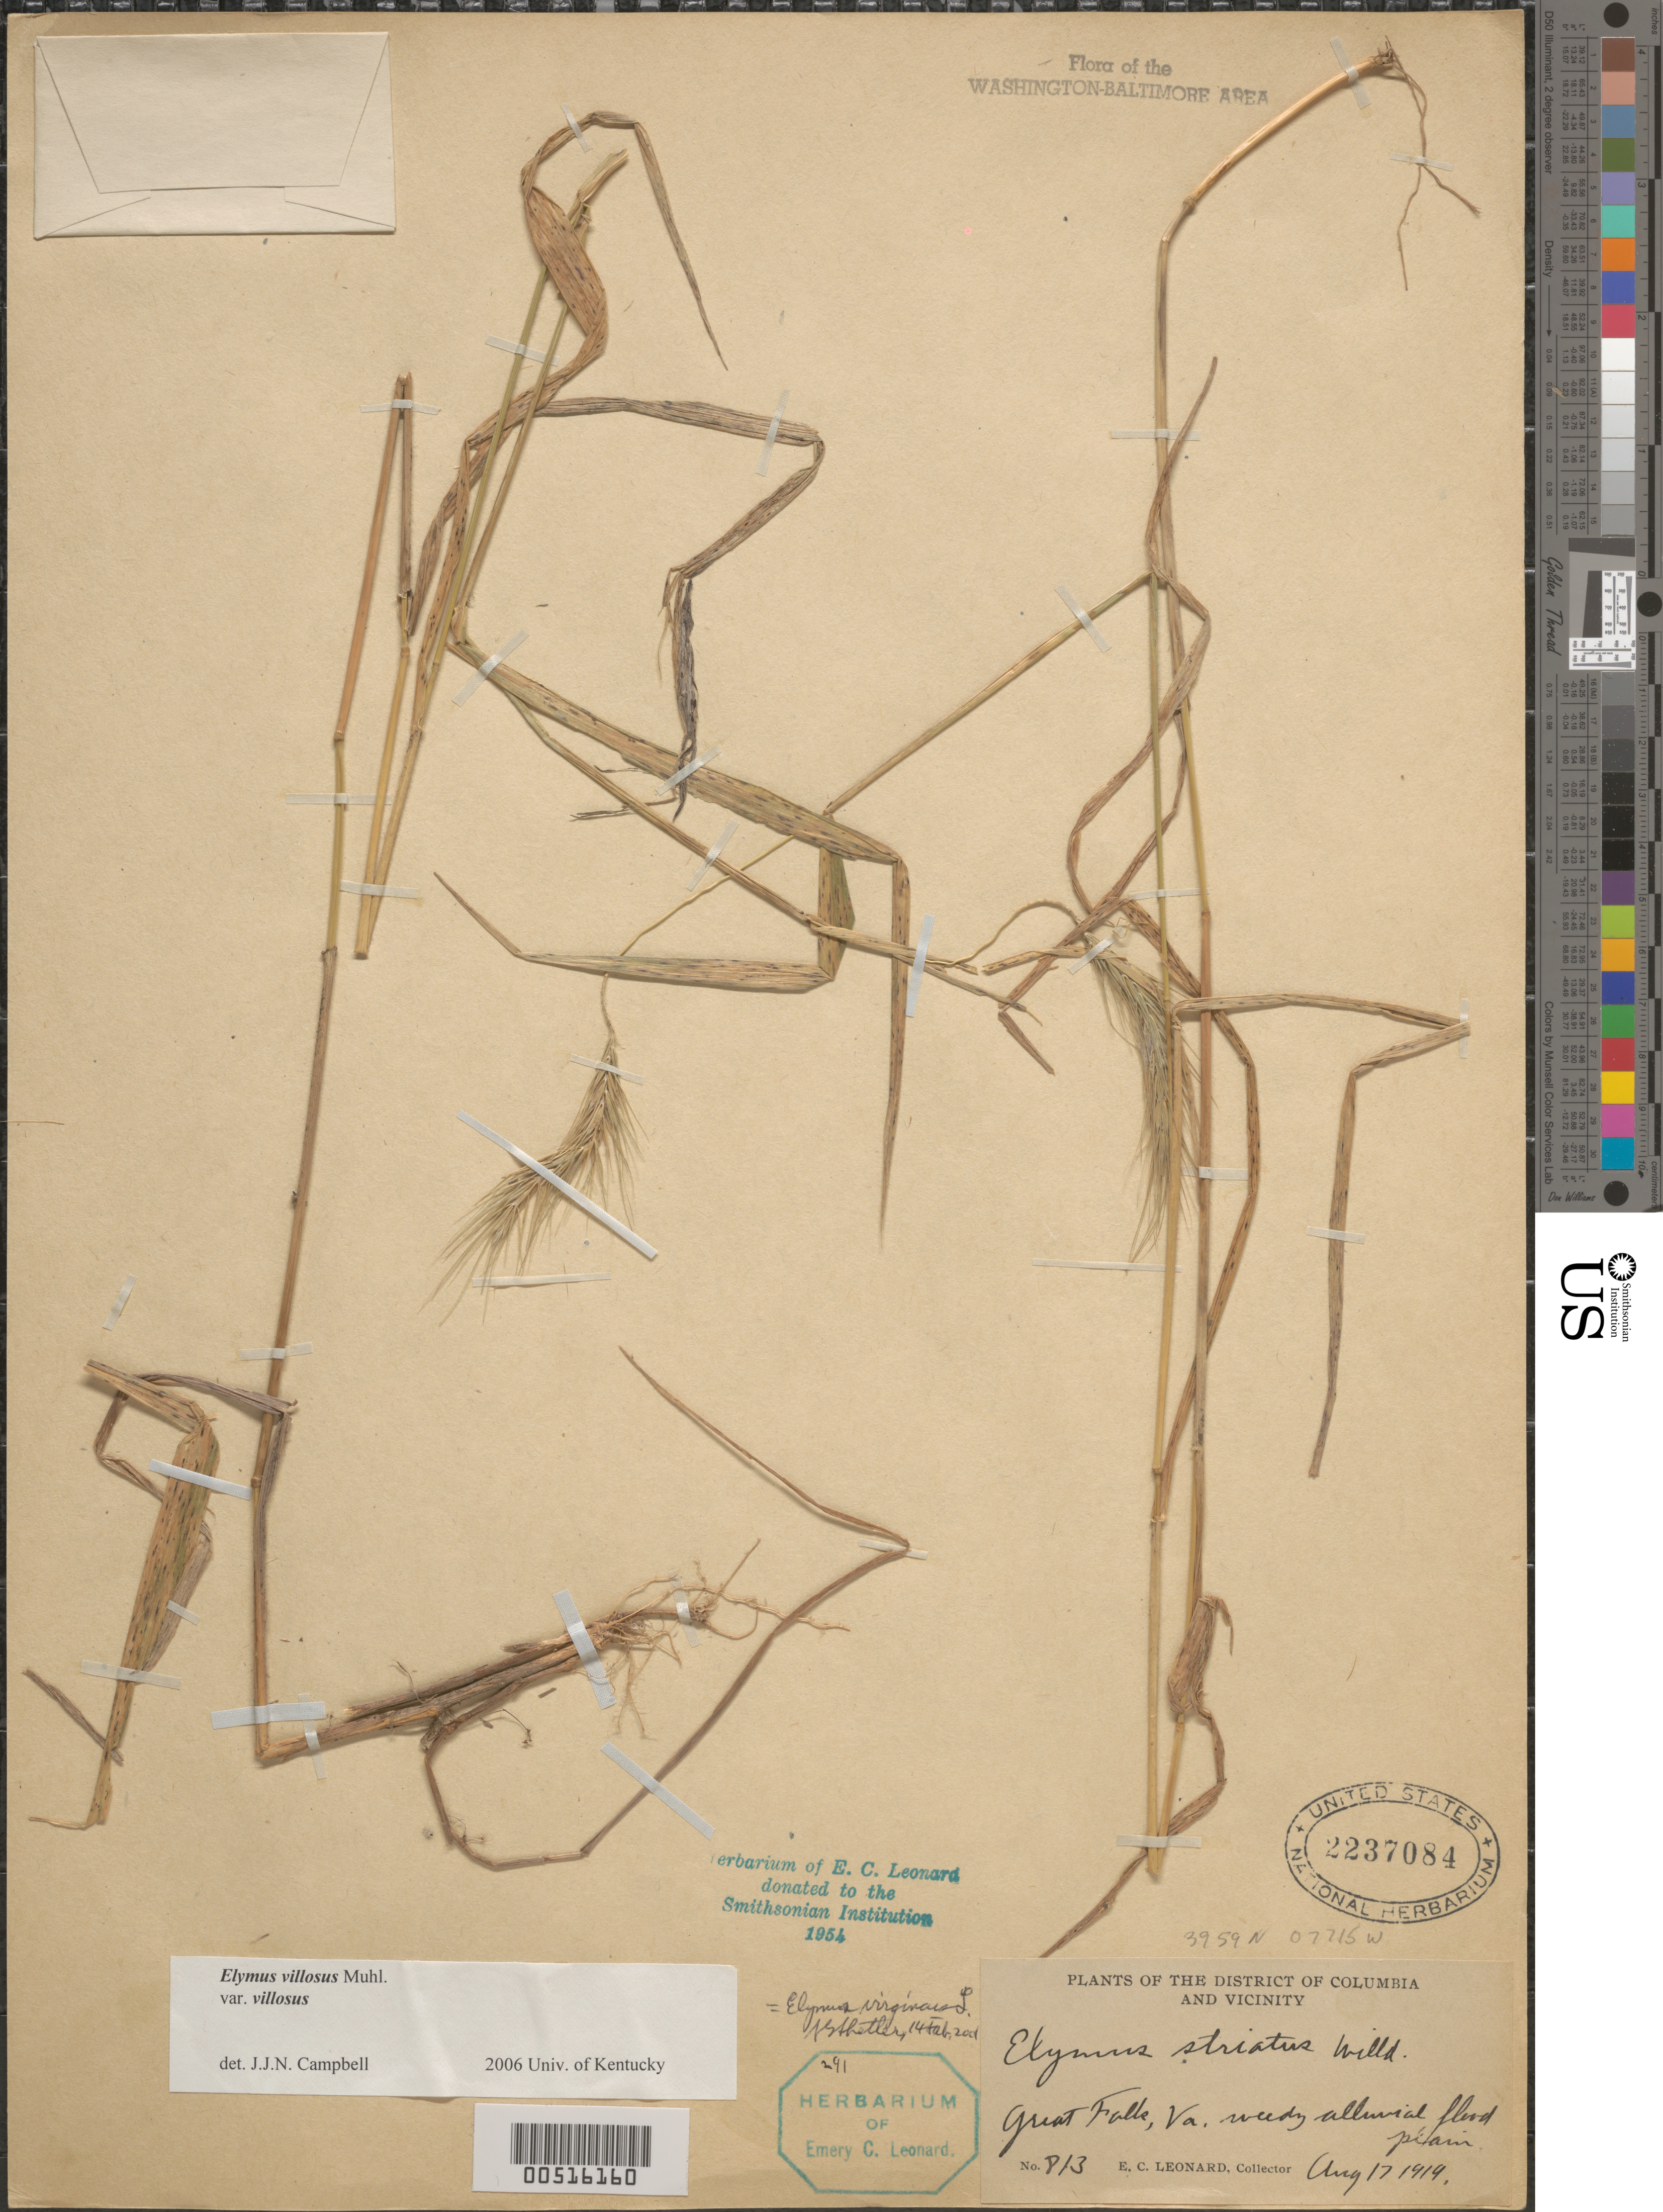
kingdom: Plantae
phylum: Tracheophyta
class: Liliopsida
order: Poales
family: Poaceae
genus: Elymus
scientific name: Elymus villosus var. villosus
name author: Muhl.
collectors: E. C. Leonard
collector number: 813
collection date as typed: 17 Aug 1919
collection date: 1919-08-17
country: United States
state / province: Virginia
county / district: Fairfax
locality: Great Falls C. and O. Canal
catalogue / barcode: US 2237084